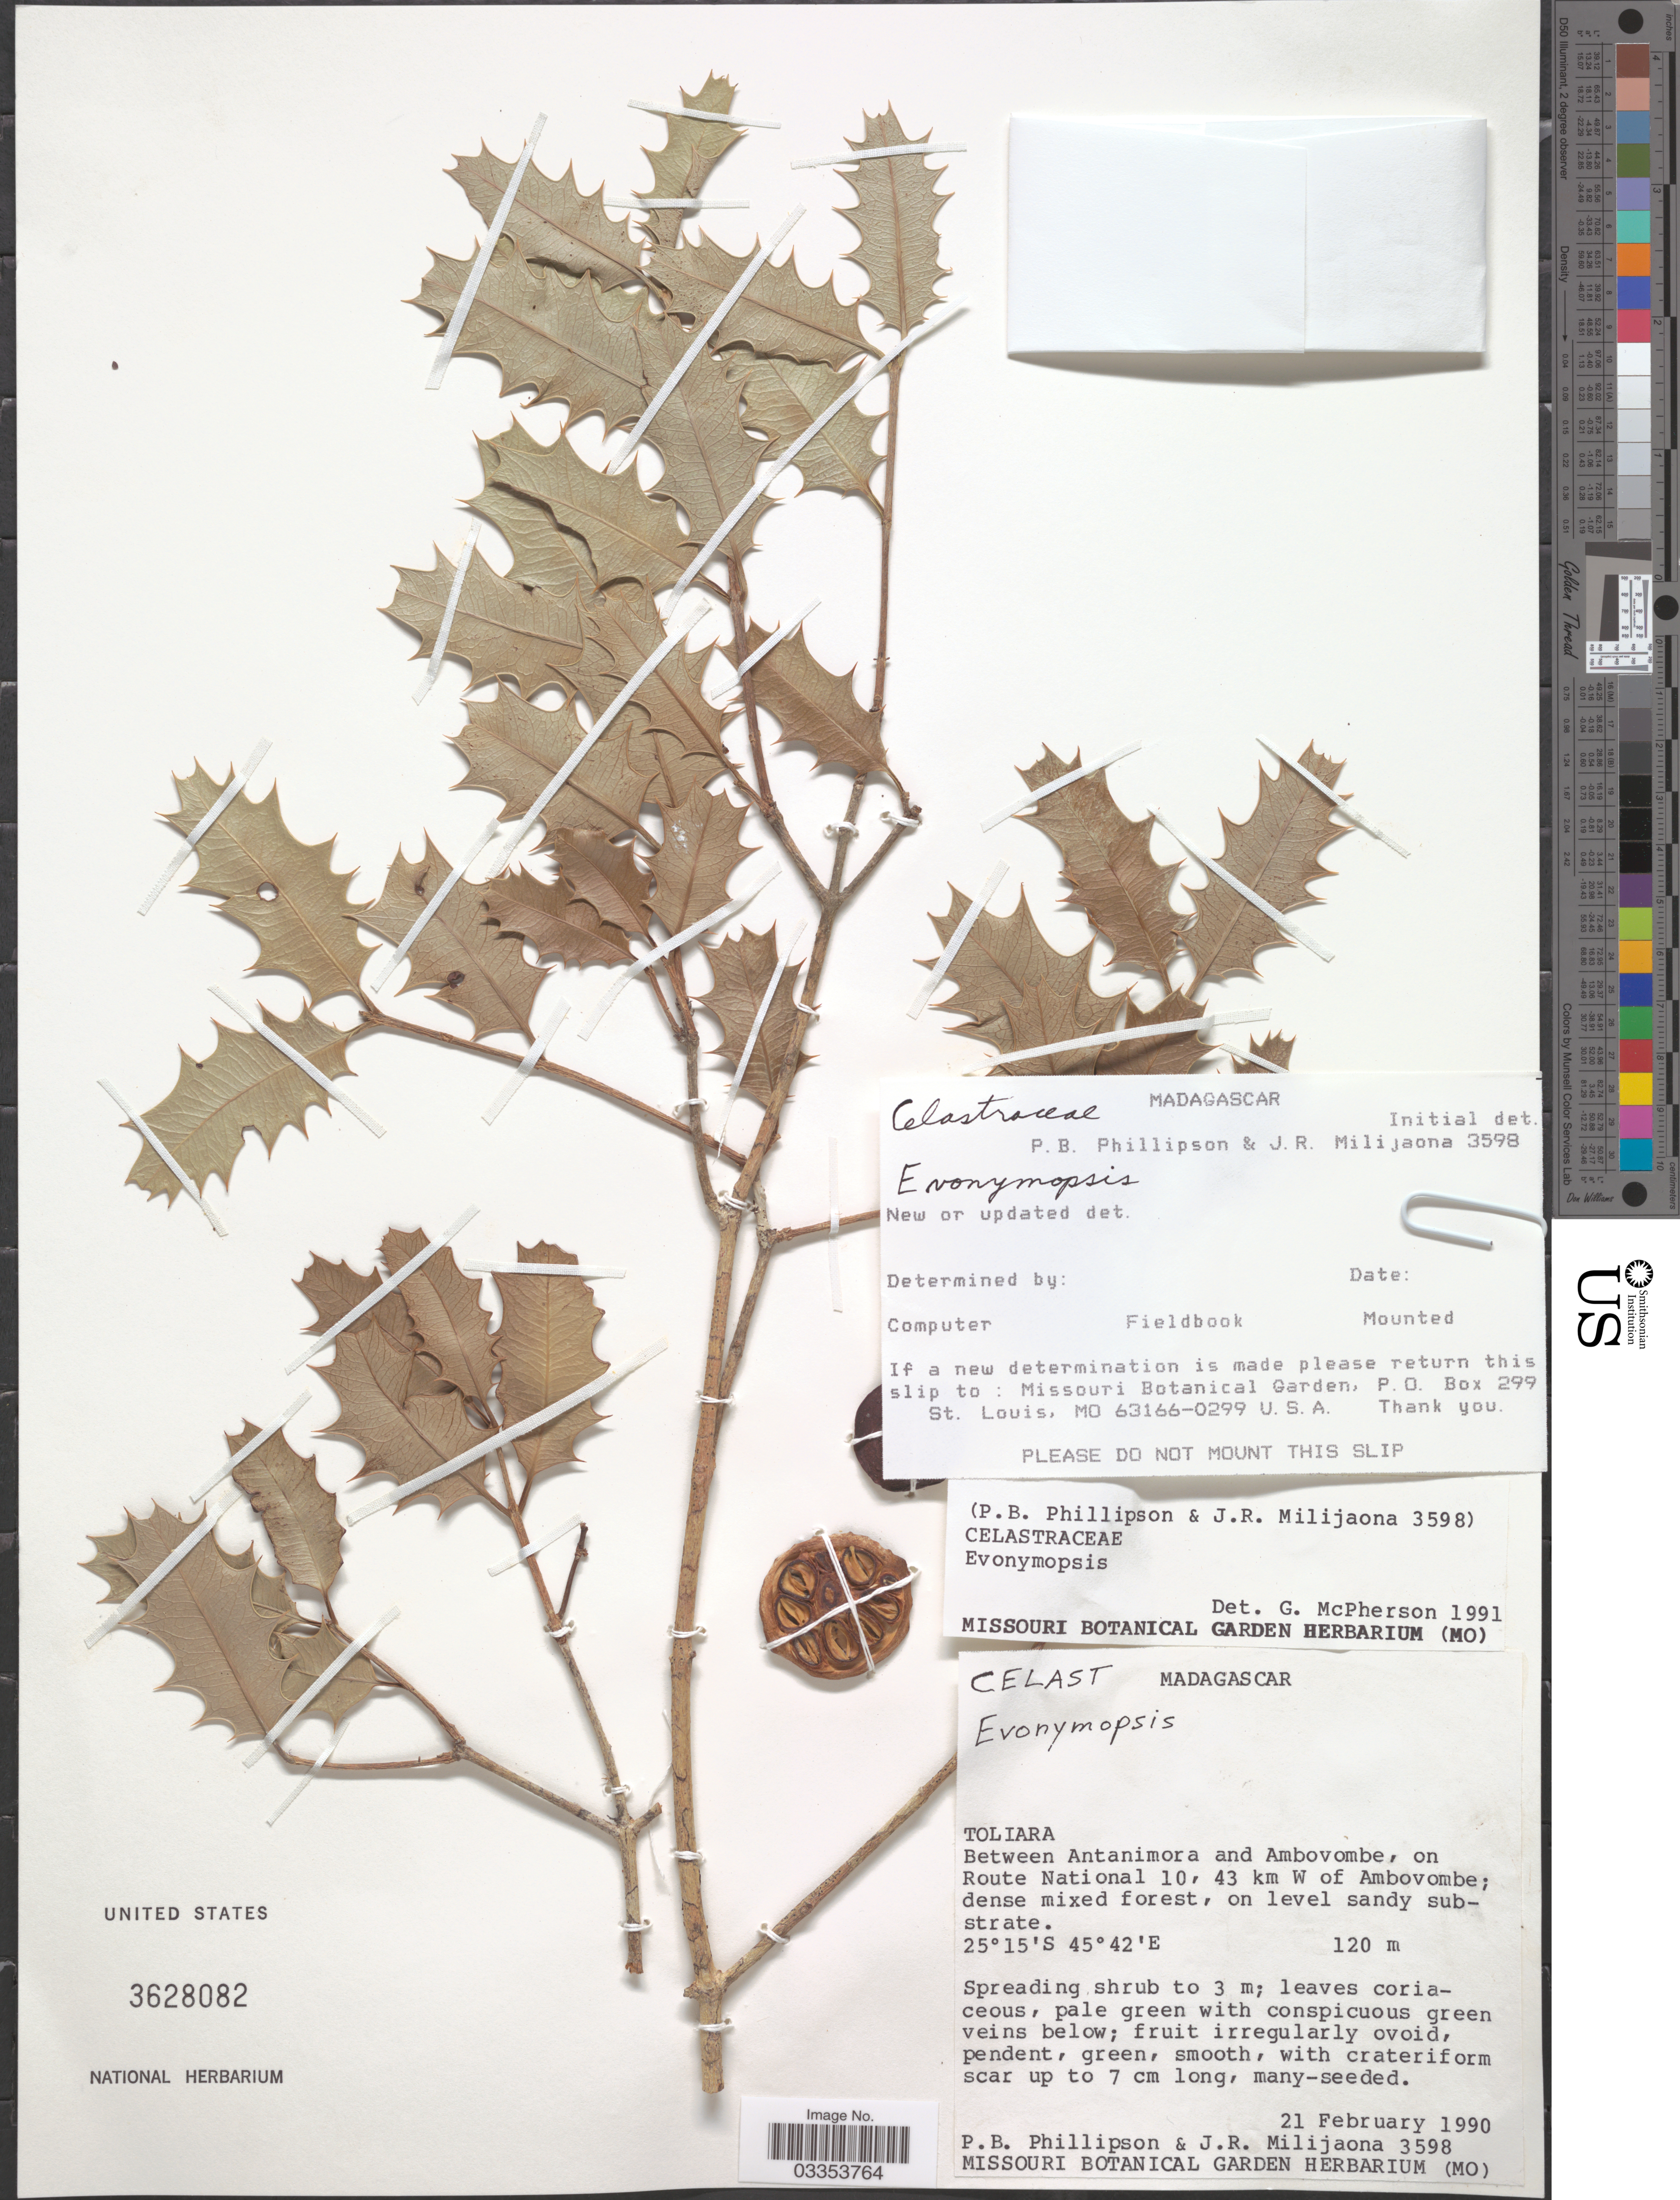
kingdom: Plantae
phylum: Tracheophyta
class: Magnoliopsida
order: Celastrales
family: Celastraceae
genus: Evonymopsis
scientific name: Evonymopsis sp.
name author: H. Perrier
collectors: P. B. Phillipson & J. R. Milijaona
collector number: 3598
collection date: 1990-02-21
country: Madagascar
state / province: Androy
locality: Between Antanimora and Ambovombe, on Route National 10, 43 km W of Ambovombe.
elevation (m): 120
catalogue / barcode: US 3628082